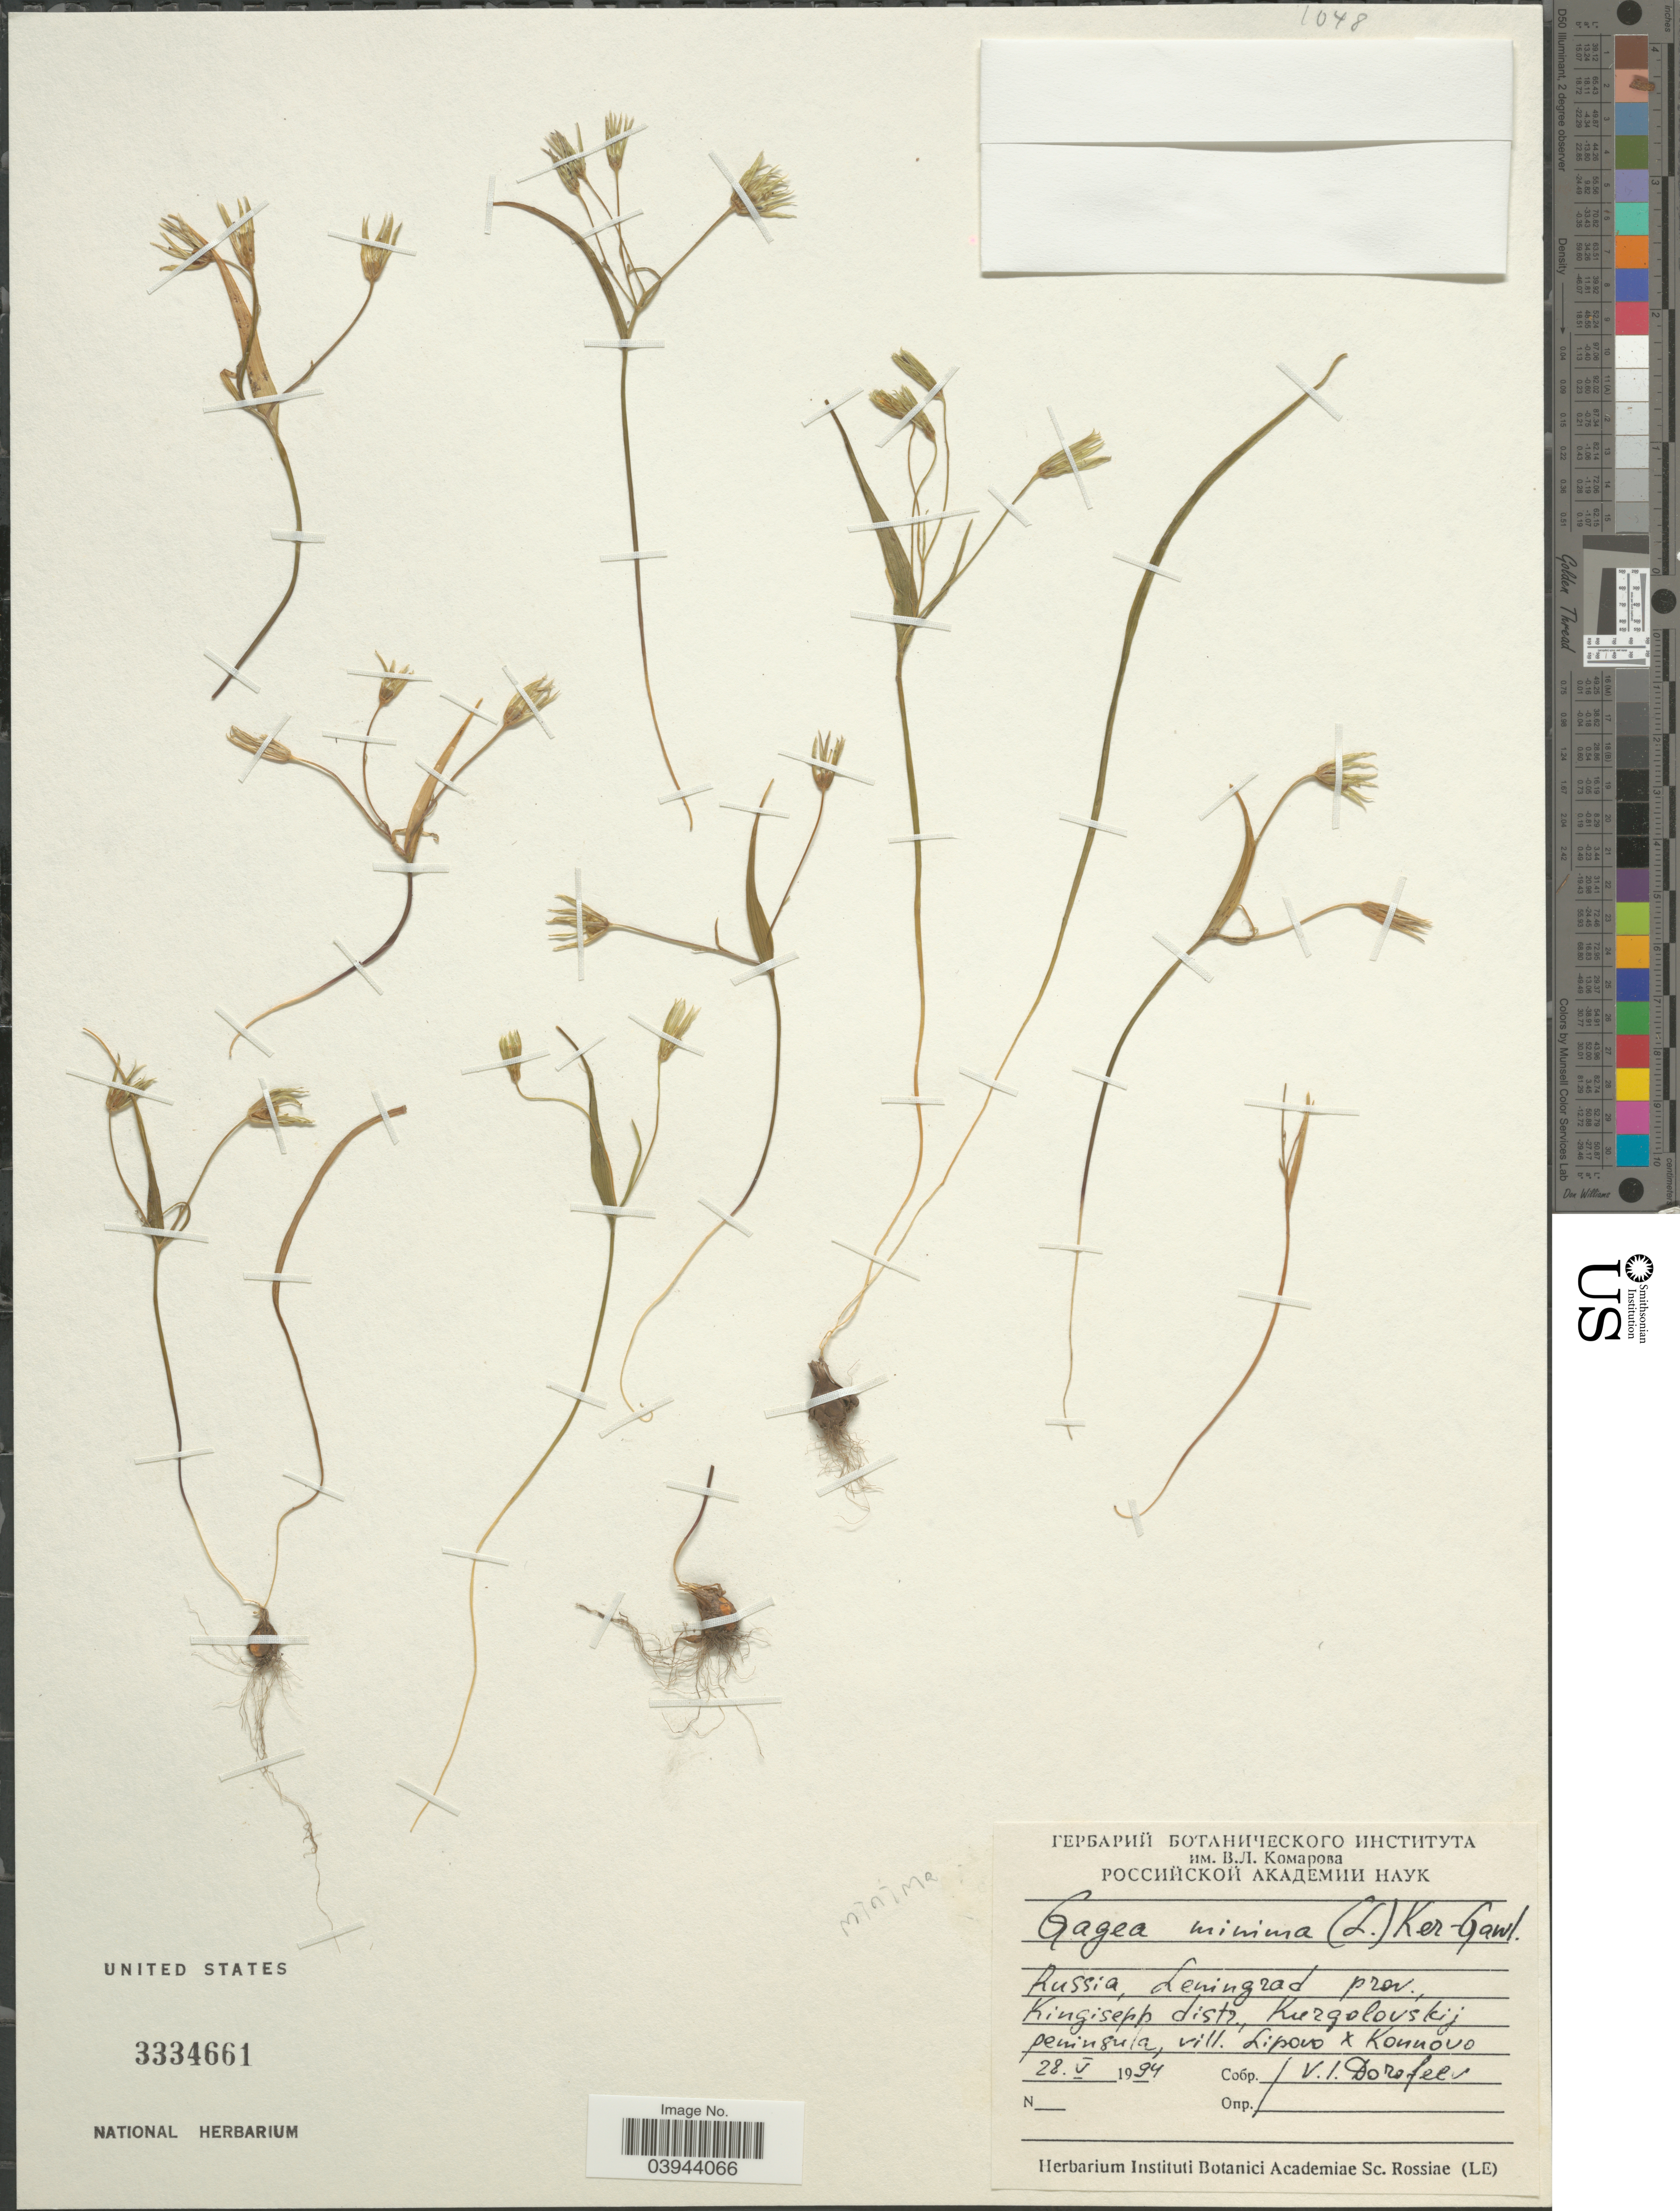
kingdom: Plantae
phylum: Tracheophyta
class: Liliopsida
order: Liliales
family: Liliaceae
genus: Gagea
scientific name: Gagea minima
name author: (L.) Ker Gawl.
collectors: V. Dorofeev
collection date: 1994-05-28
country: Russian Federation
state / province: Leningrad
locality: Kingisepp distr., Kurgolovskij peninsula, vill. Lipovo and Konnovo.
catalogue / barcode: US 3334661